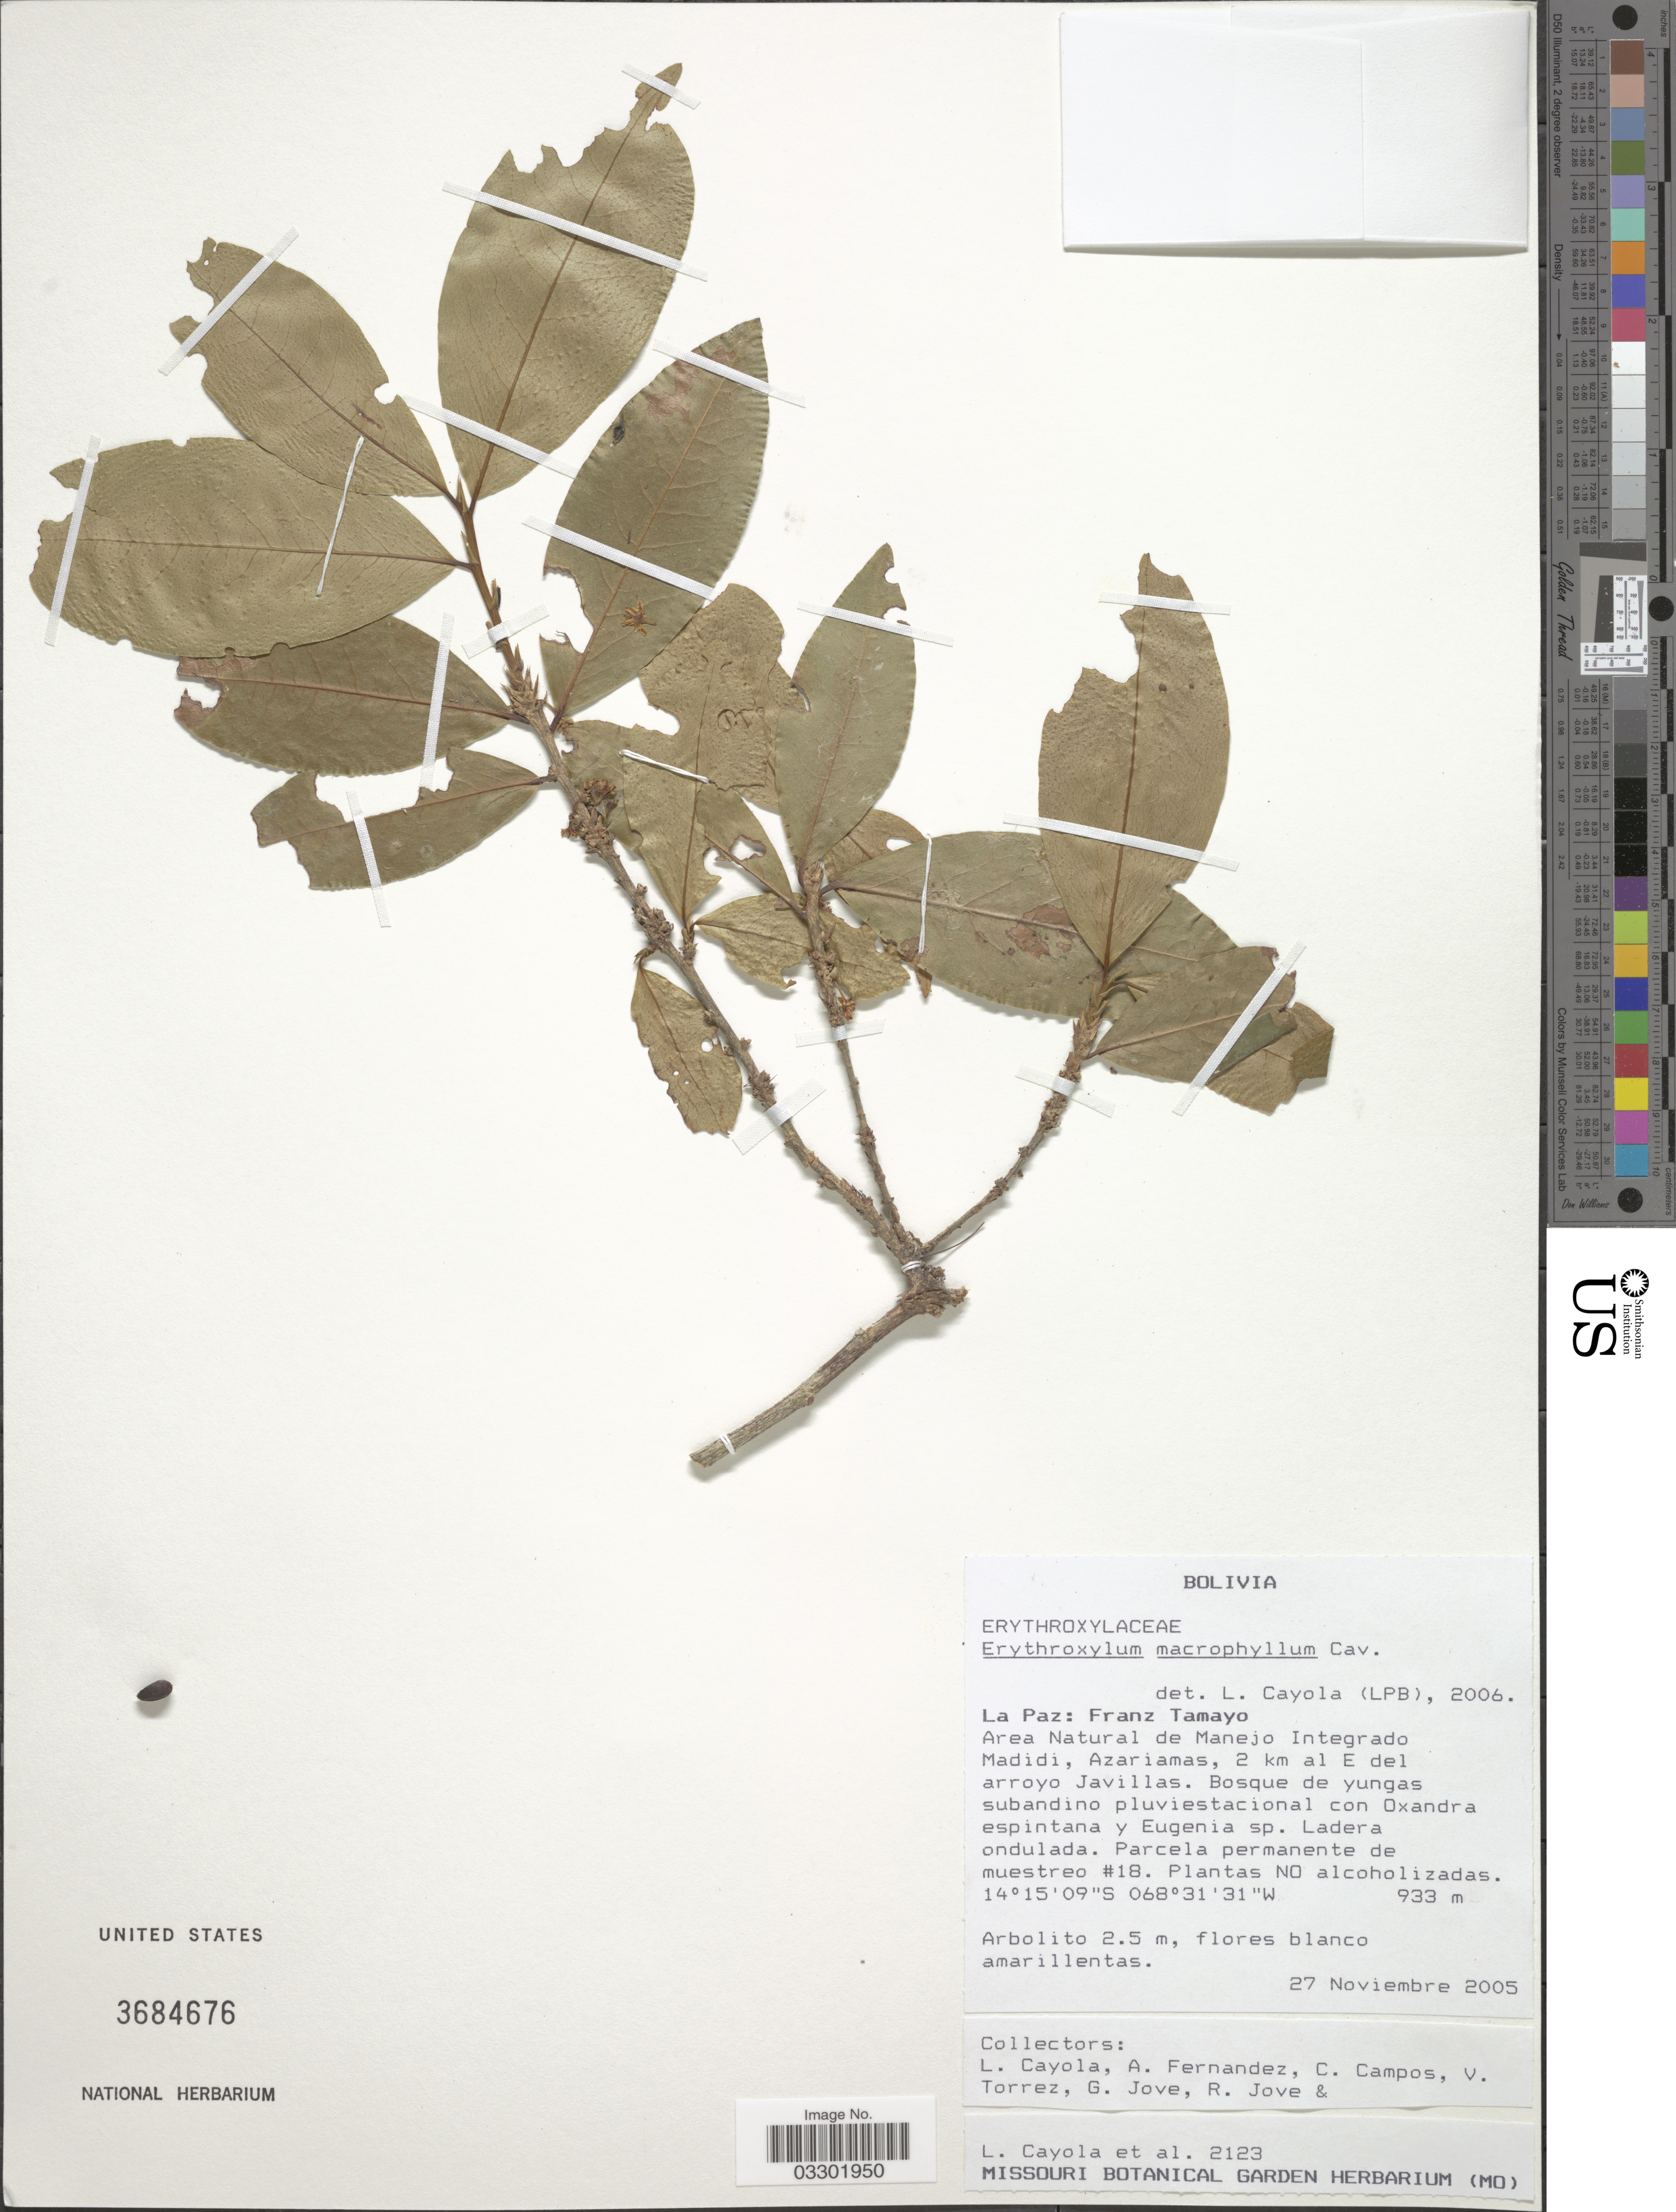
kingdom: Plantae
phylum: Tracheophyta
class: Magnoliopsida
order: Malpighiales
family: Erythroxylaceae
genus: Erythroxylum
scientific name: Erythroxylum macrophyllum var. macrophyllum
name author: Cav.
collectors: L. Cayola & et al.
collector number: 2123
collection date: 2005-11-27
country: Bolivia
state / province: La Paz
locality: Franz Tamayo. Area Natural de Manejo Integrado Madidi, Azariamas, 2 km al E del arroyo Javillas.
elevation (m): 933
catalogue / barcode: US 3684676